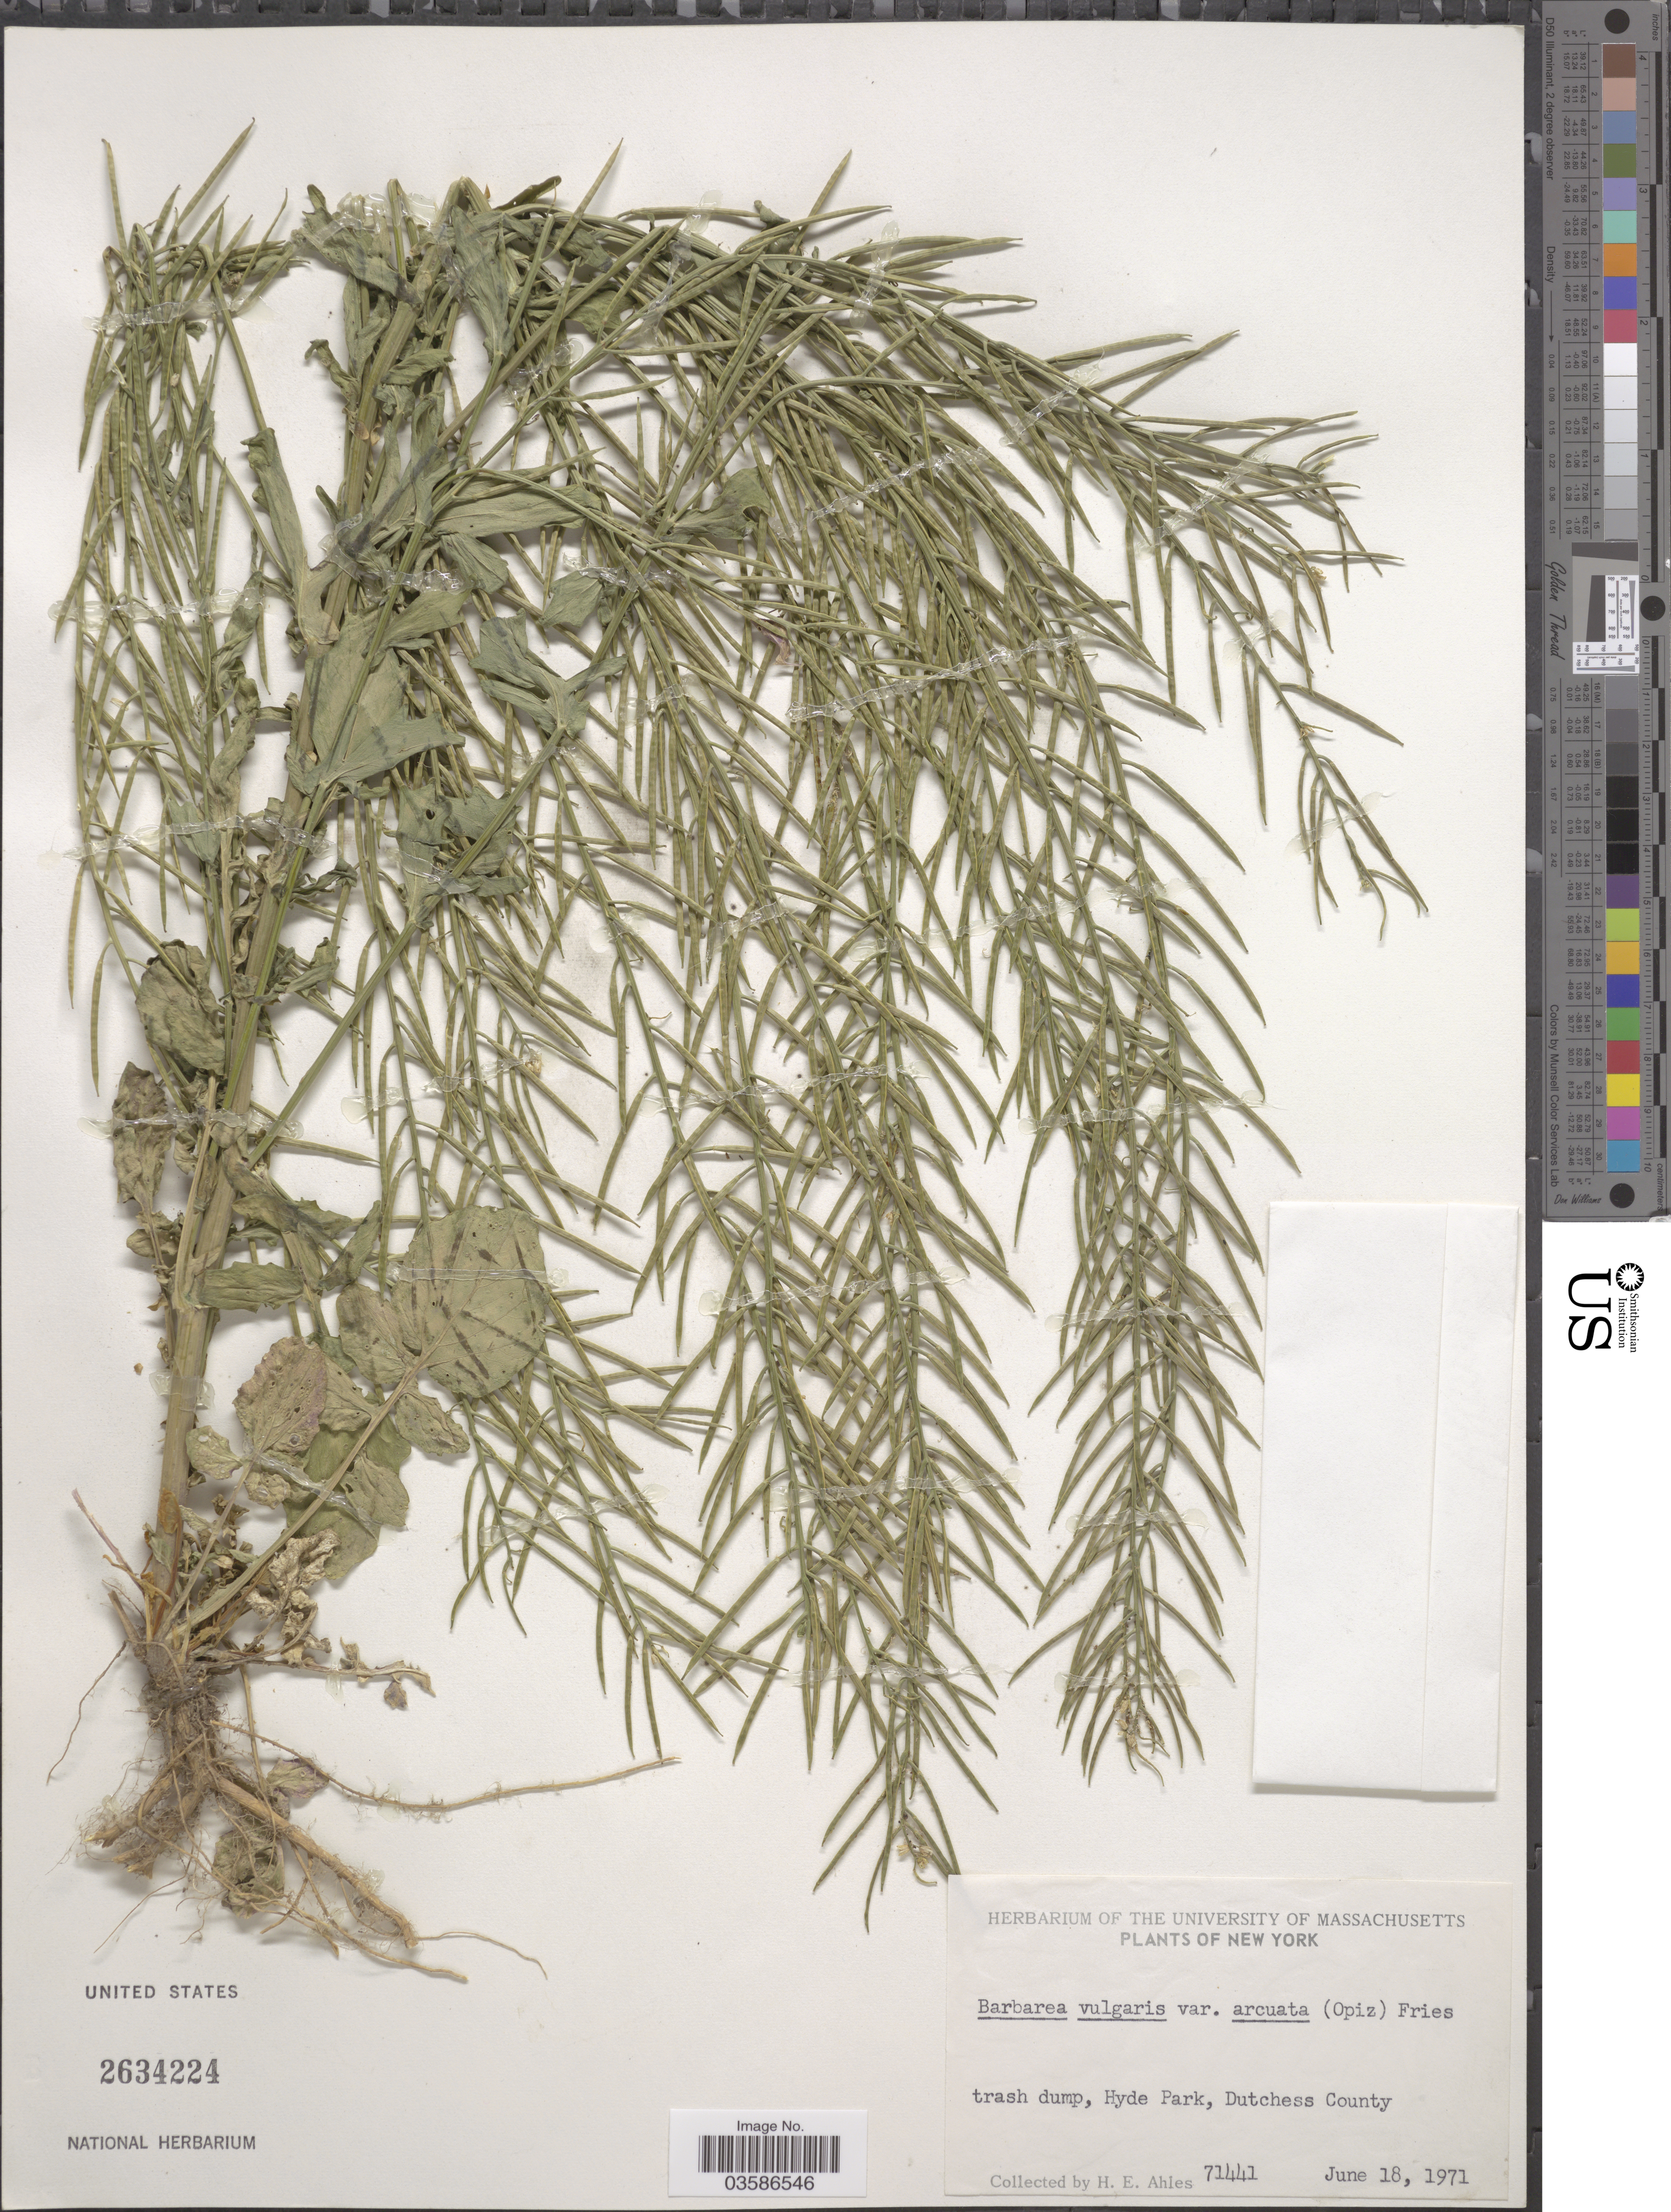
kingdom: Plantae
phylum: Tracheophyta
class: Magnoliopsida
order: Brassicales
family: Brassicaceae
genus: Barbarea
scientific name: Barbarea vulgaris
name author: W.T. Aiton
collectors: H. E. Ahles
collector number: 71441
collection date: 1971-06-18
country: United States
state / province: New York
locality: Hyde Park, Dutchess County.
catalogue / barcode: US 2634224